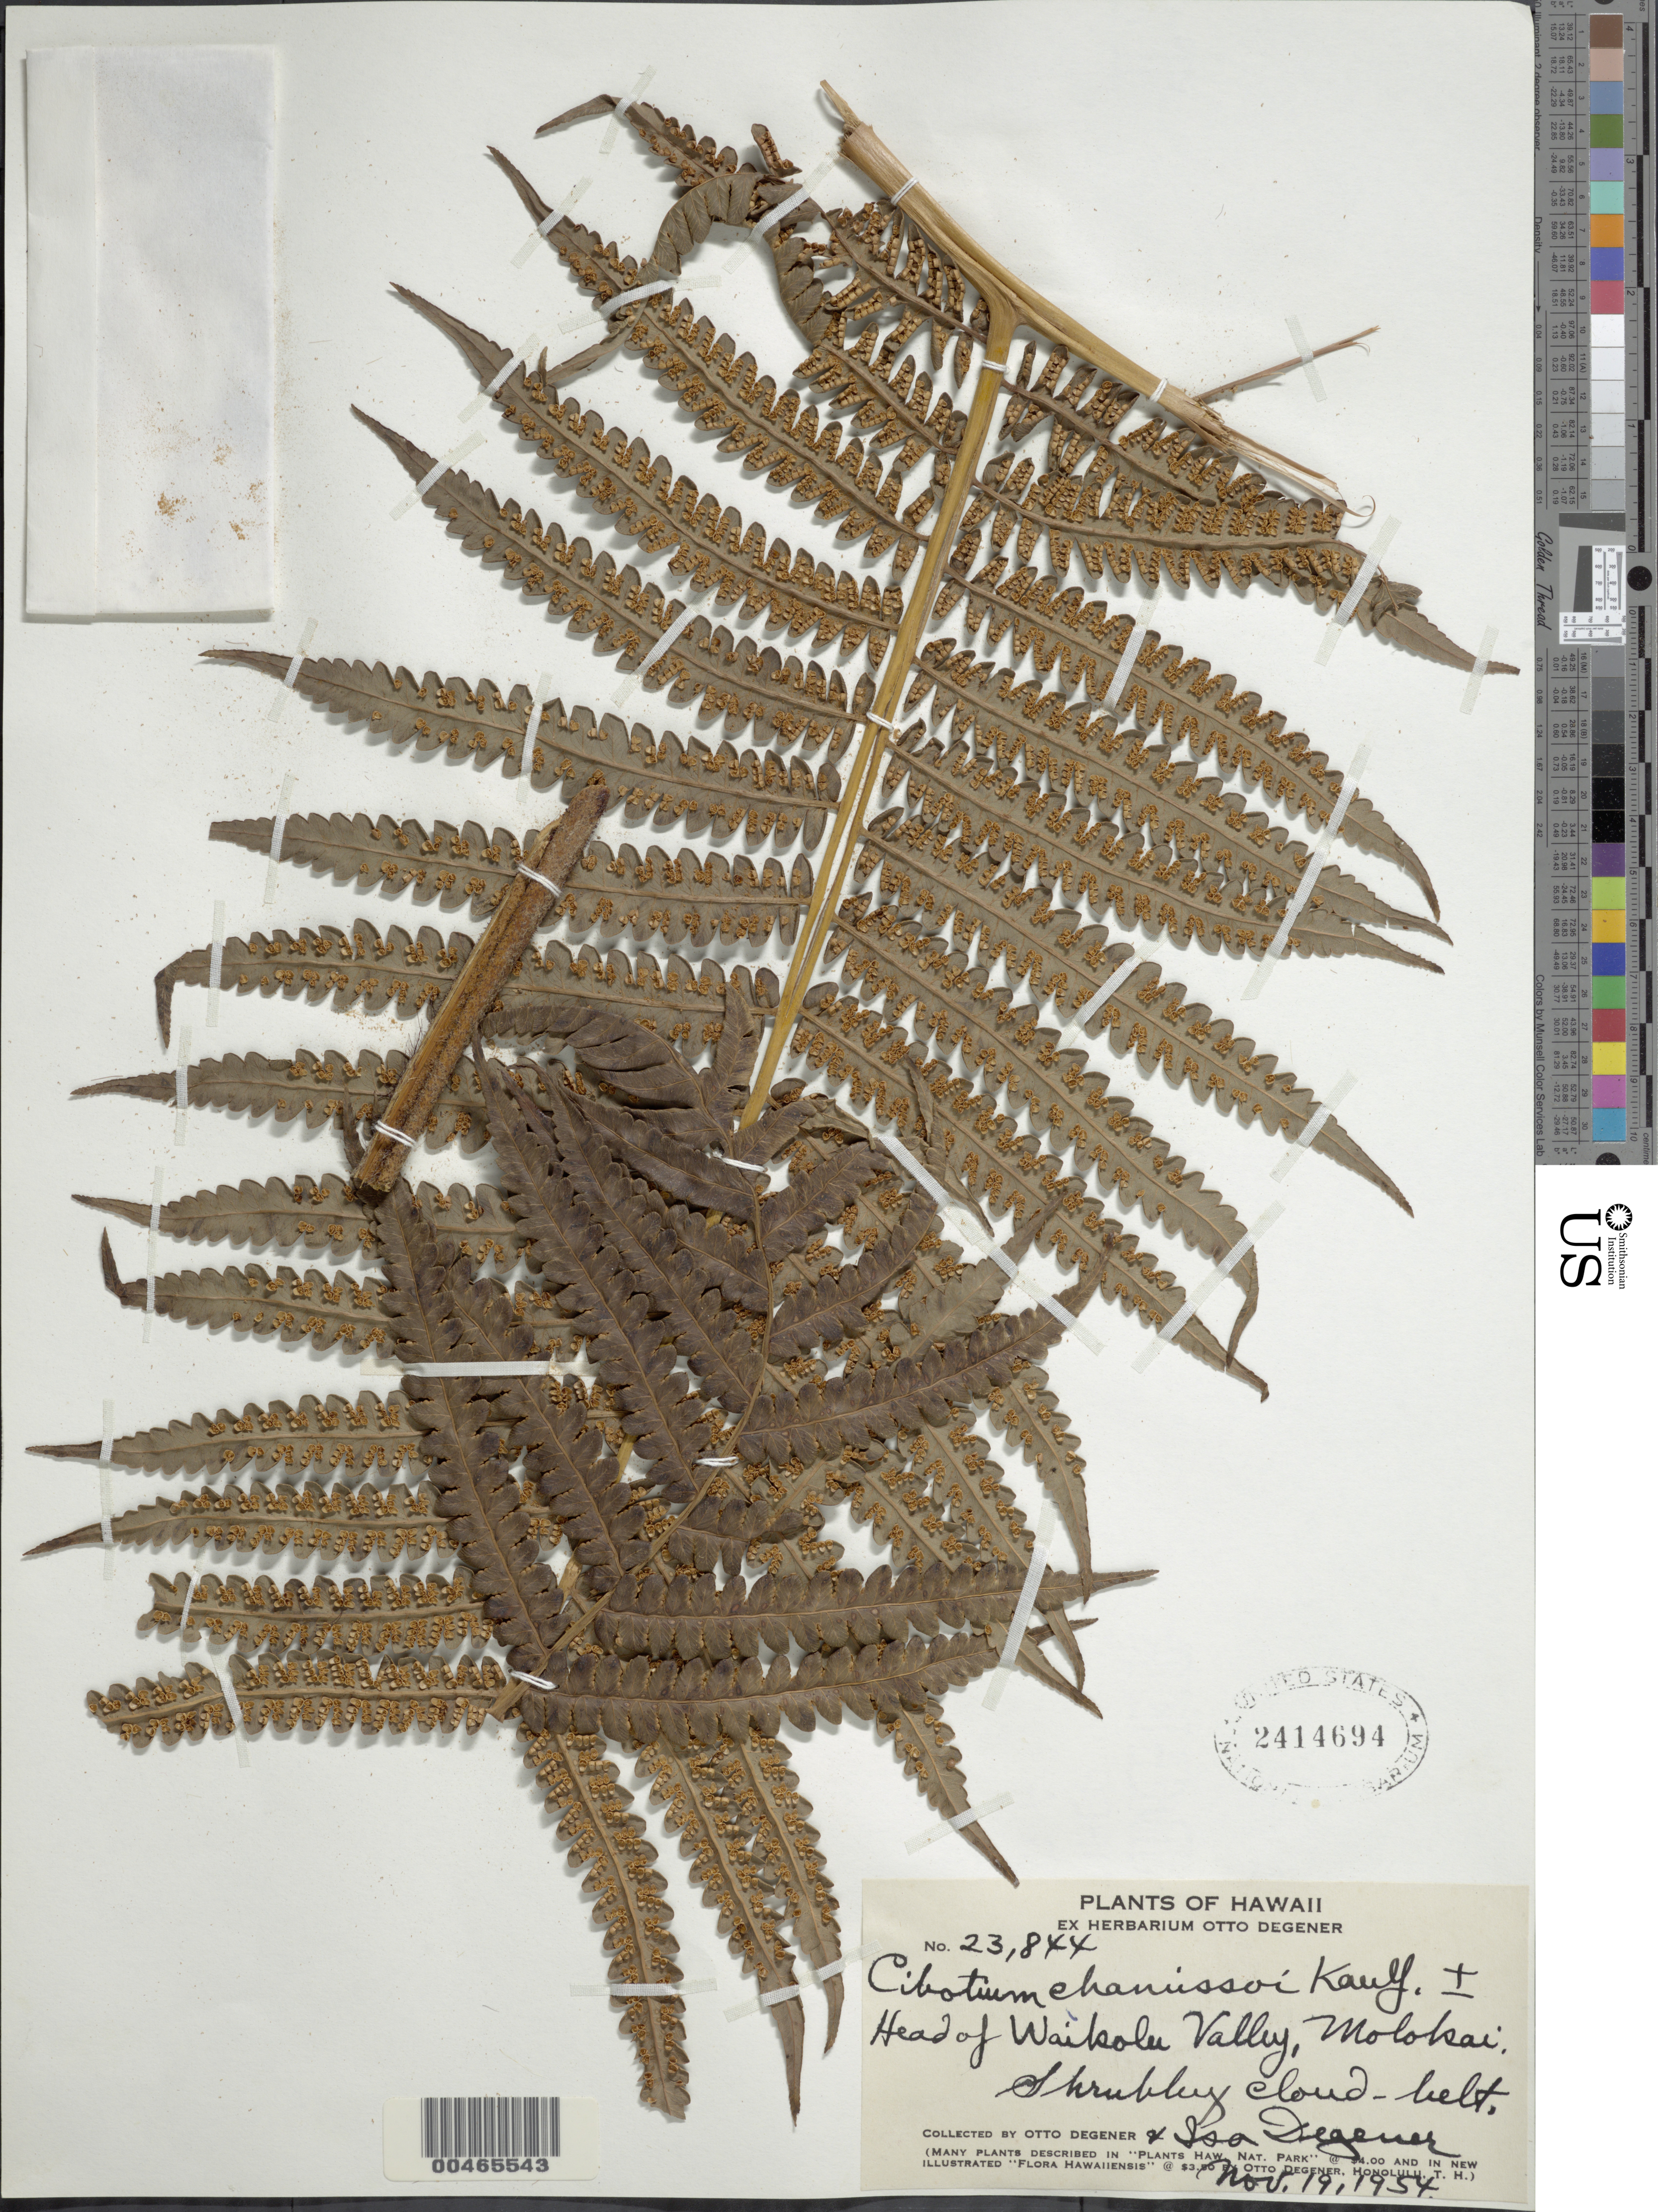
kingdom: Plantae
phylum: Tracheophyta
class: Polypodiopsida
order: Cyatheales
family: Cibotiaceae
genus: Cibotium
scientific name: Cibotium menziesii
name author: Hook.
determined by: Palmer, D. D.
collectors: O. Degener & I. Degener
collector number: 23844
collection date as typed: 19 Nov 1954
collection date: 1954-11-19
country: United States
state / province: Hawaii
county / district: Maui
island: Moloka'i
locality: Head of Waikolu Valley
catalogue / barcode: US 2414694